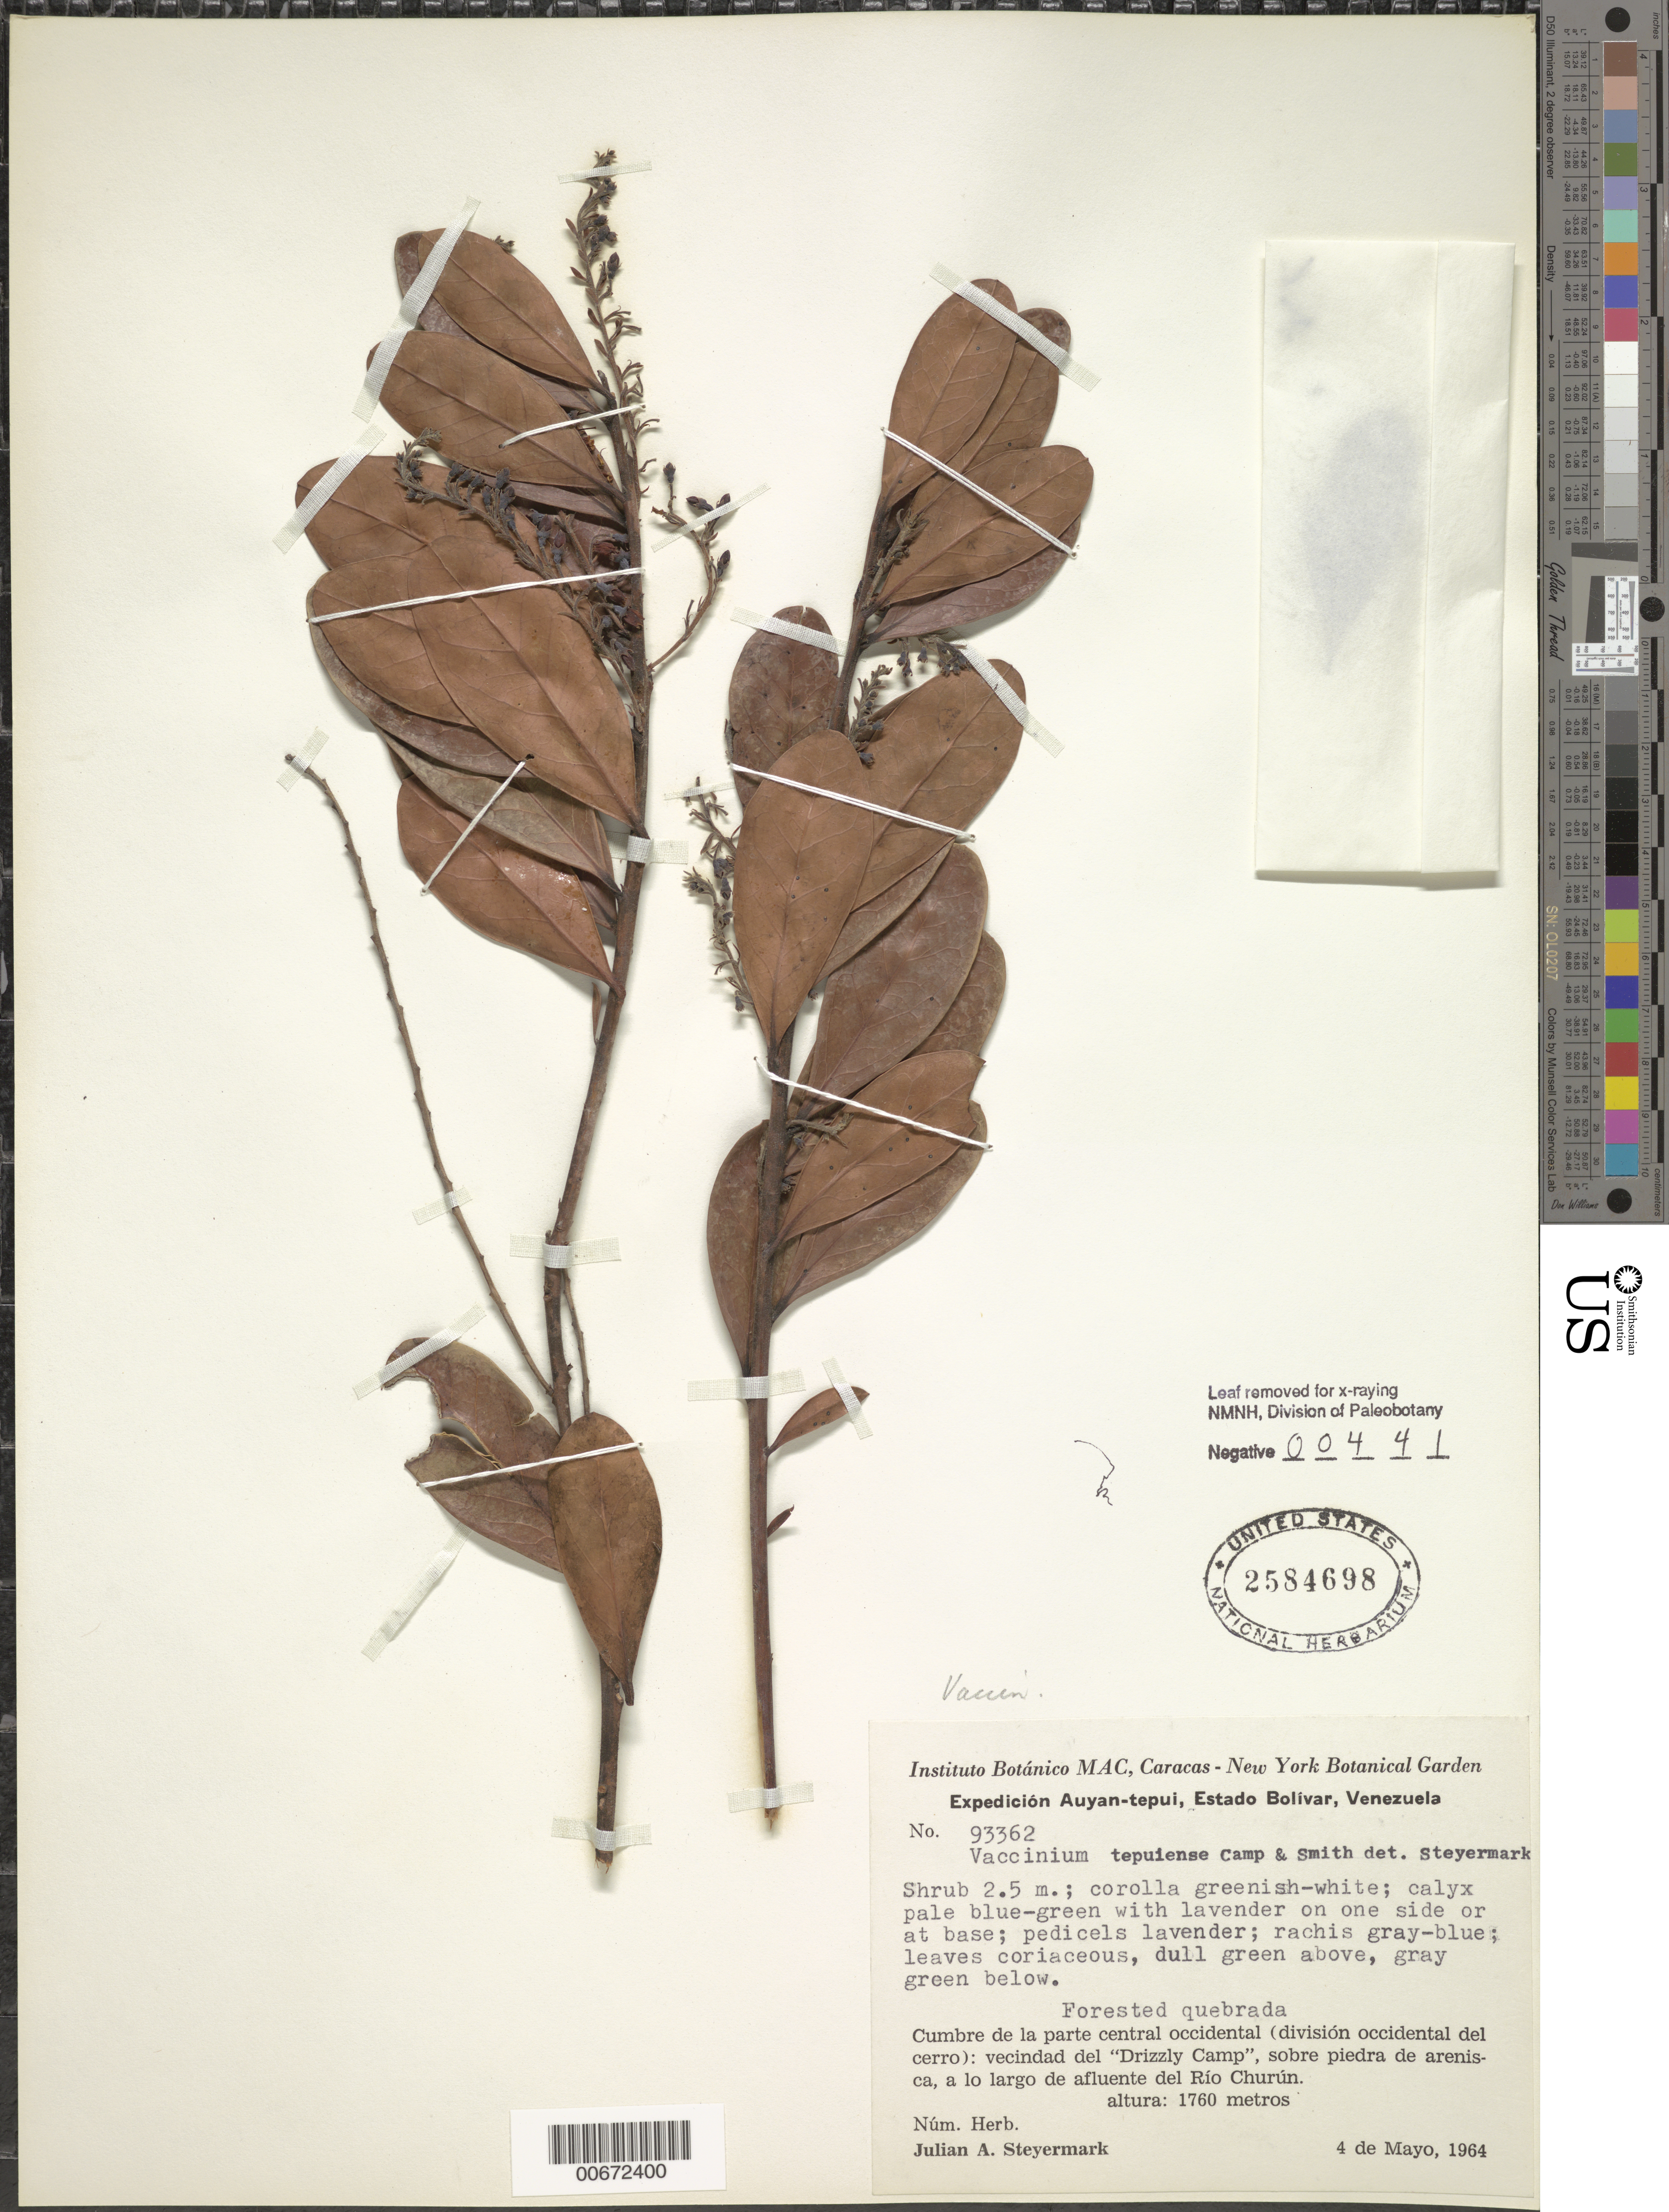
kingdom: Plantae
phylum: Tracheophyta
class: Magnoliopsida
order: Ericales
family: Ericaceae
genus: Vaccinium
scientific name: Vaccinium tepuiense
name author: Camp & A.C. Sm.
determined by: Steyermark, Julian A., (VEN)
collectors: J. Steyermark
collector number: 93362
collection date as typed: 4-May-64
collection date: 1964-05-04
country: Venezuela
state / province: Bolívar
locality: Auyan-tepuí, "Drizzly Camp"; a lo largo de afluente del Río Churún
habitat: Sobre piedra de arenisco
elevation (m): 1760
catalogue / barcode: US 2584698